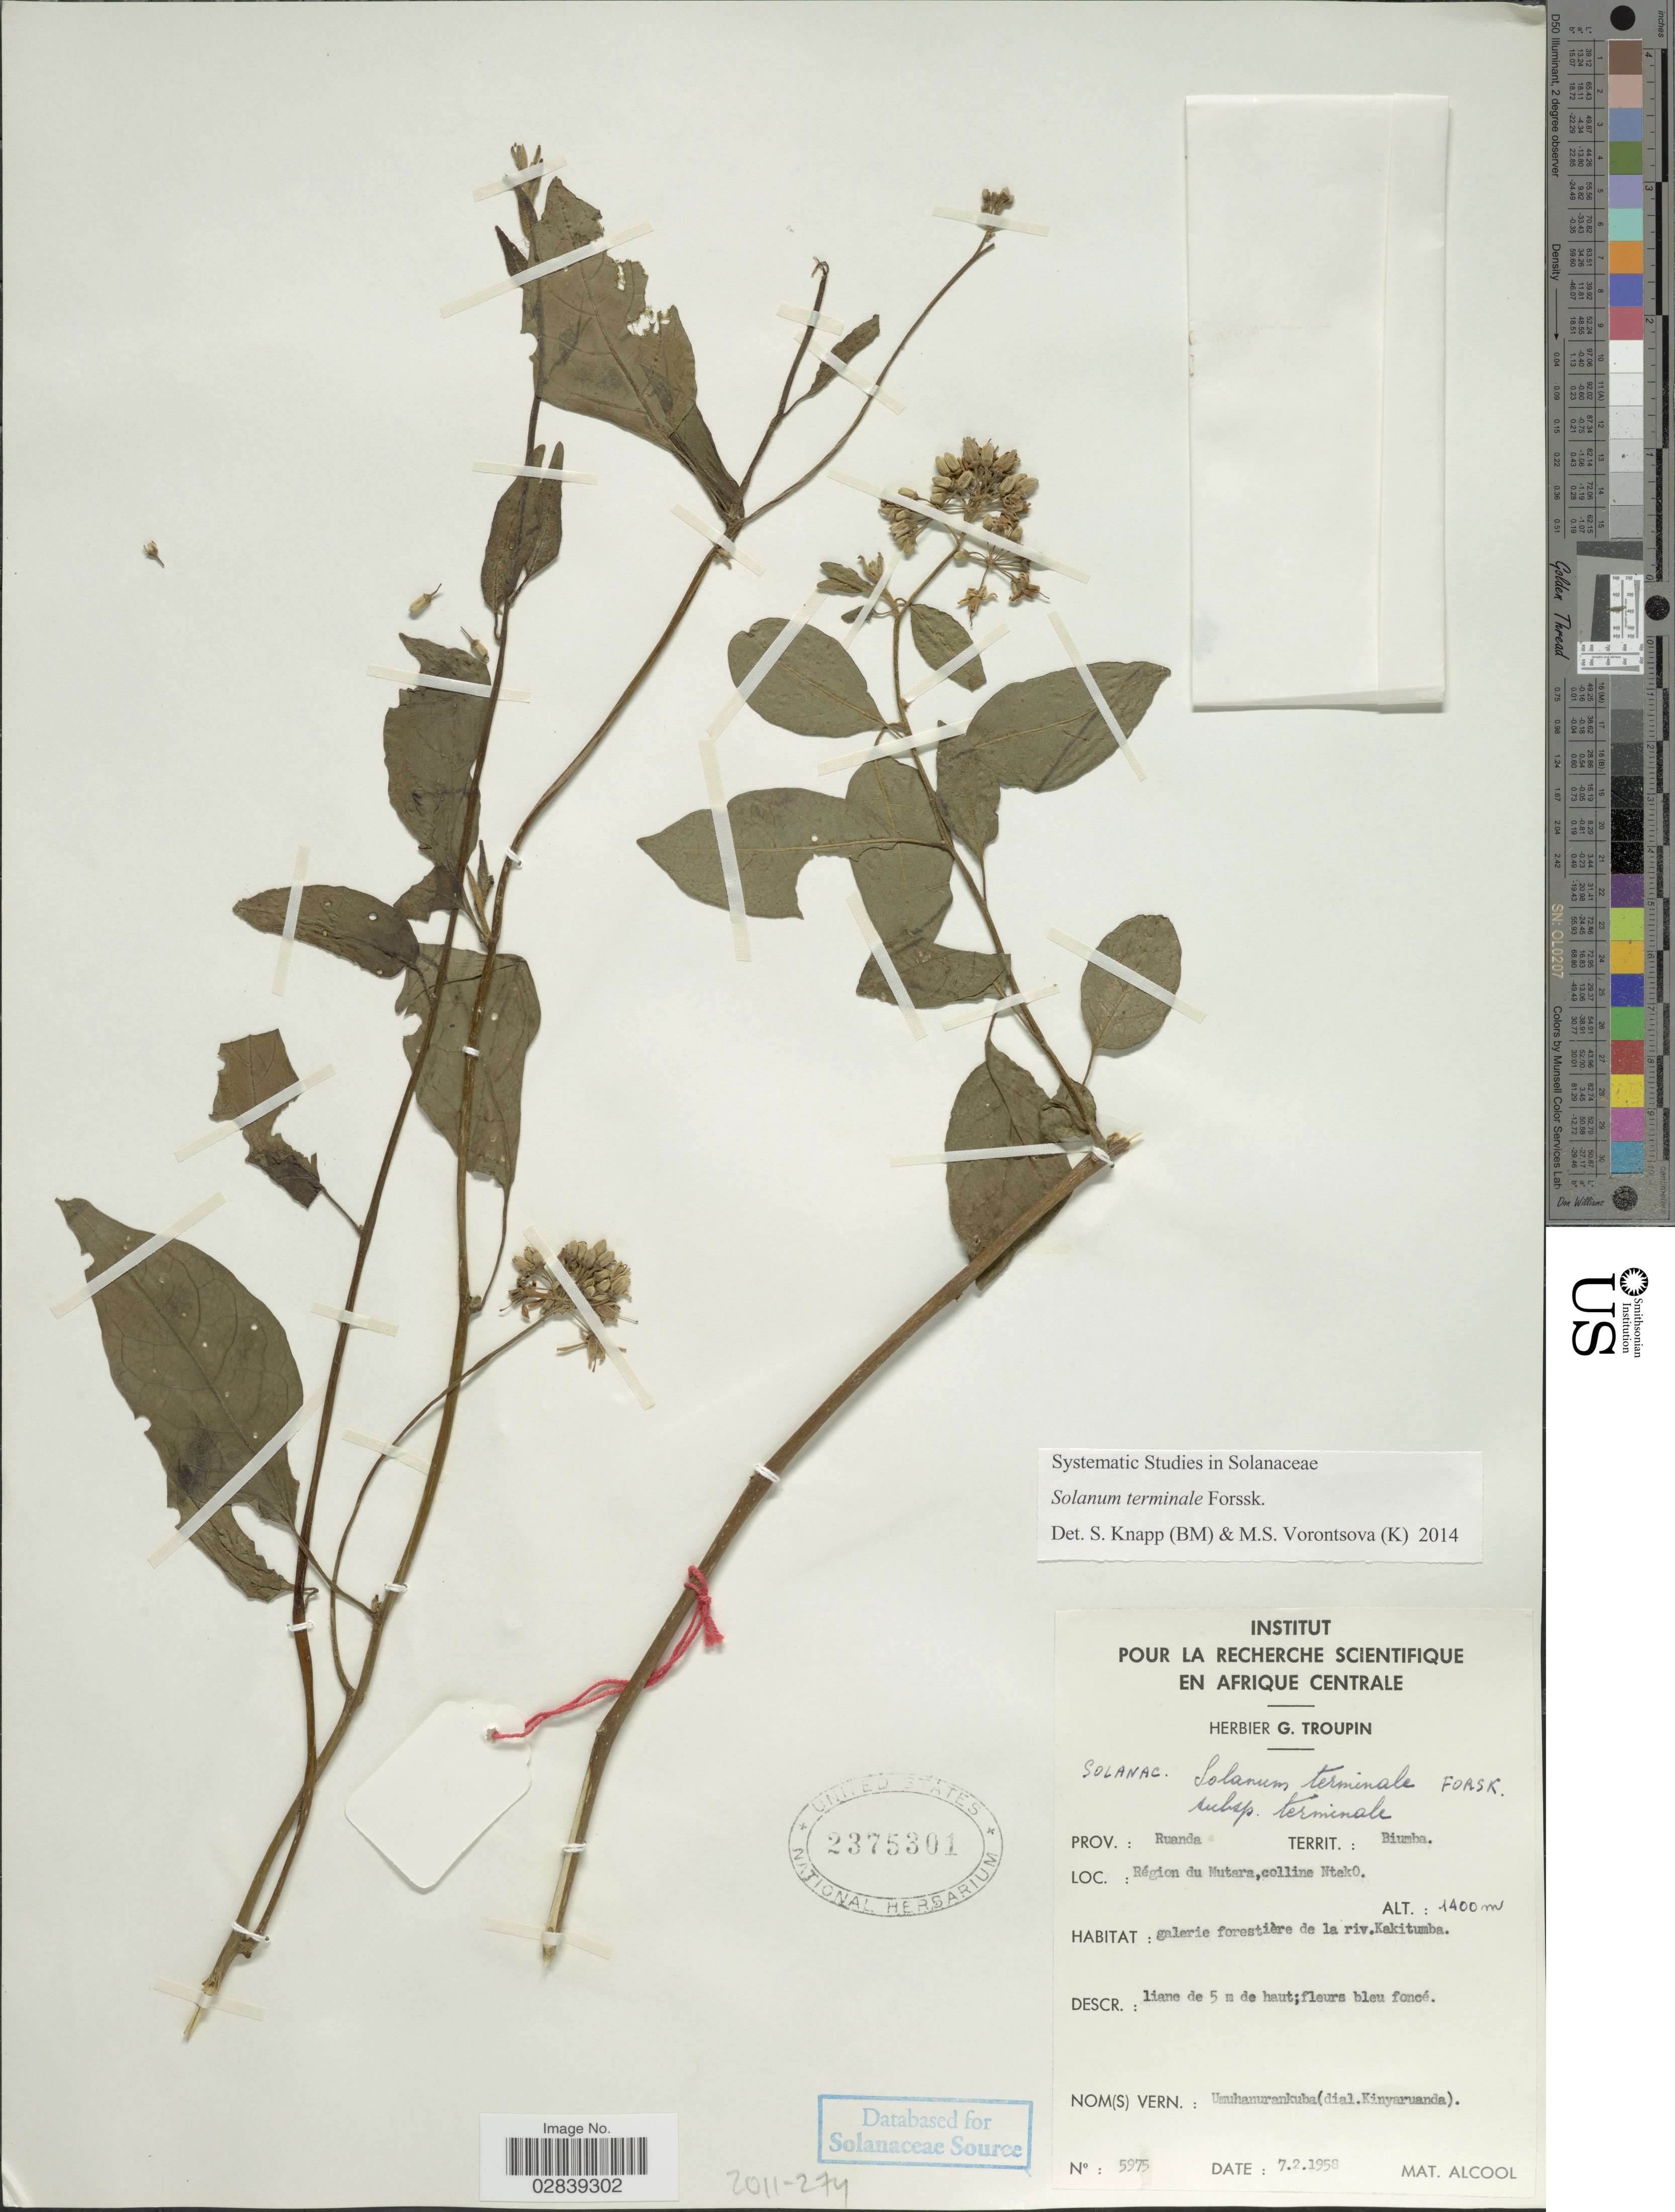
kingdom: Plantae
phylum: Tracheophyta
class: Magnoliopsida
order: Solanales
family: Solanaceae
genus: Solanum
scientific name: Solanum terminale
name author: Forssk.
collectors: G. Troupin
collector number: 5975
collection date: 1958-02-07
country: Rwanda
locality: Prov.: Ruanda, Territ.: Biumba, Région du Mutara, colline Nteko, galerie forestière de la riv. Kakitumba.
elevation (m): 1400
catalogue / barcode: US 2375301